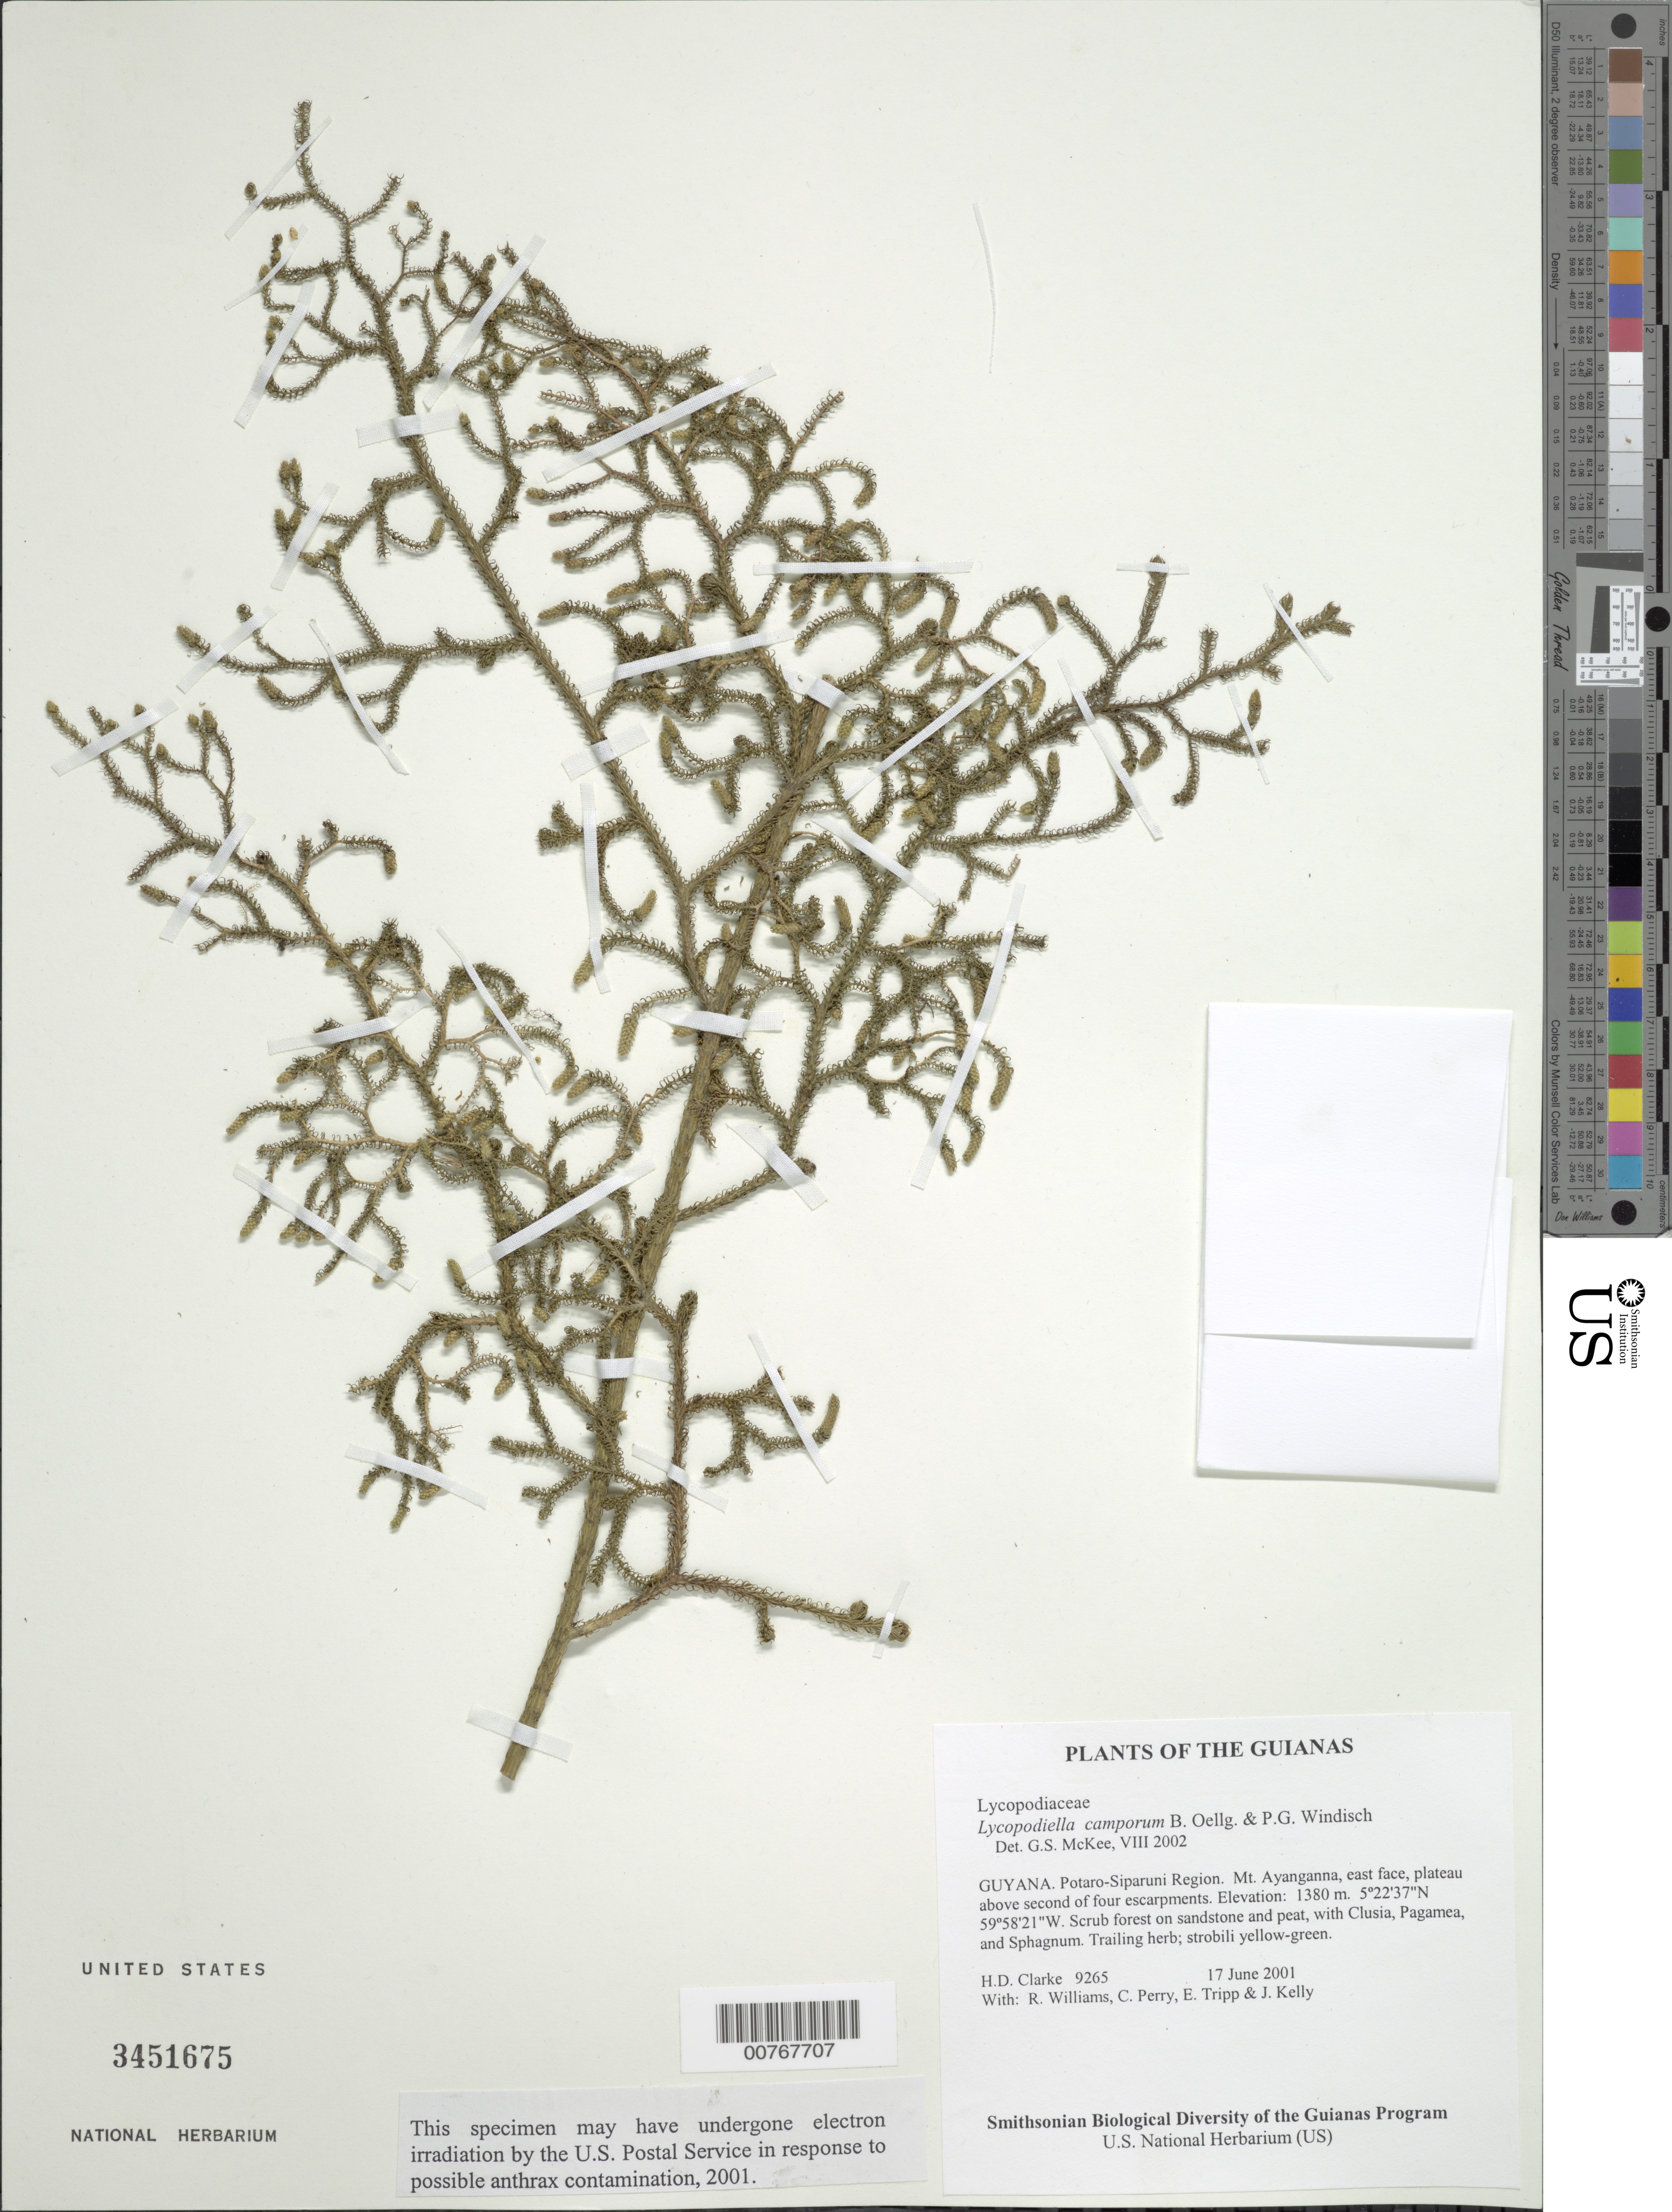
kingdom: Plantae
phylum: Tracheophyta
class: Lycopodiopsida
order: Lycopodiales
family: Lycopodiaceae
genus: Palhinhaea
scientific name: Palhinhaea camporum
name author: (B. Øllg. & P.G. Windisch) Holub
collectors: H. D. Clarke, R. Williams, C. Perry, E. Tripp & J. Kelly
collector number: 9265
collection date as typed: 17 June 2001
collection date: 2001-06-17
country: Guyana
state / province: Potaro-Siparuni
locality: Mt. Ayanganna, east face, plateau above second of four escarpments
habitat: Scrub forest on sandstone and peat, with Clusia, Pagamea, and Sphagnum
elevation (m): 1380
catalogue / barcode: US 3451675